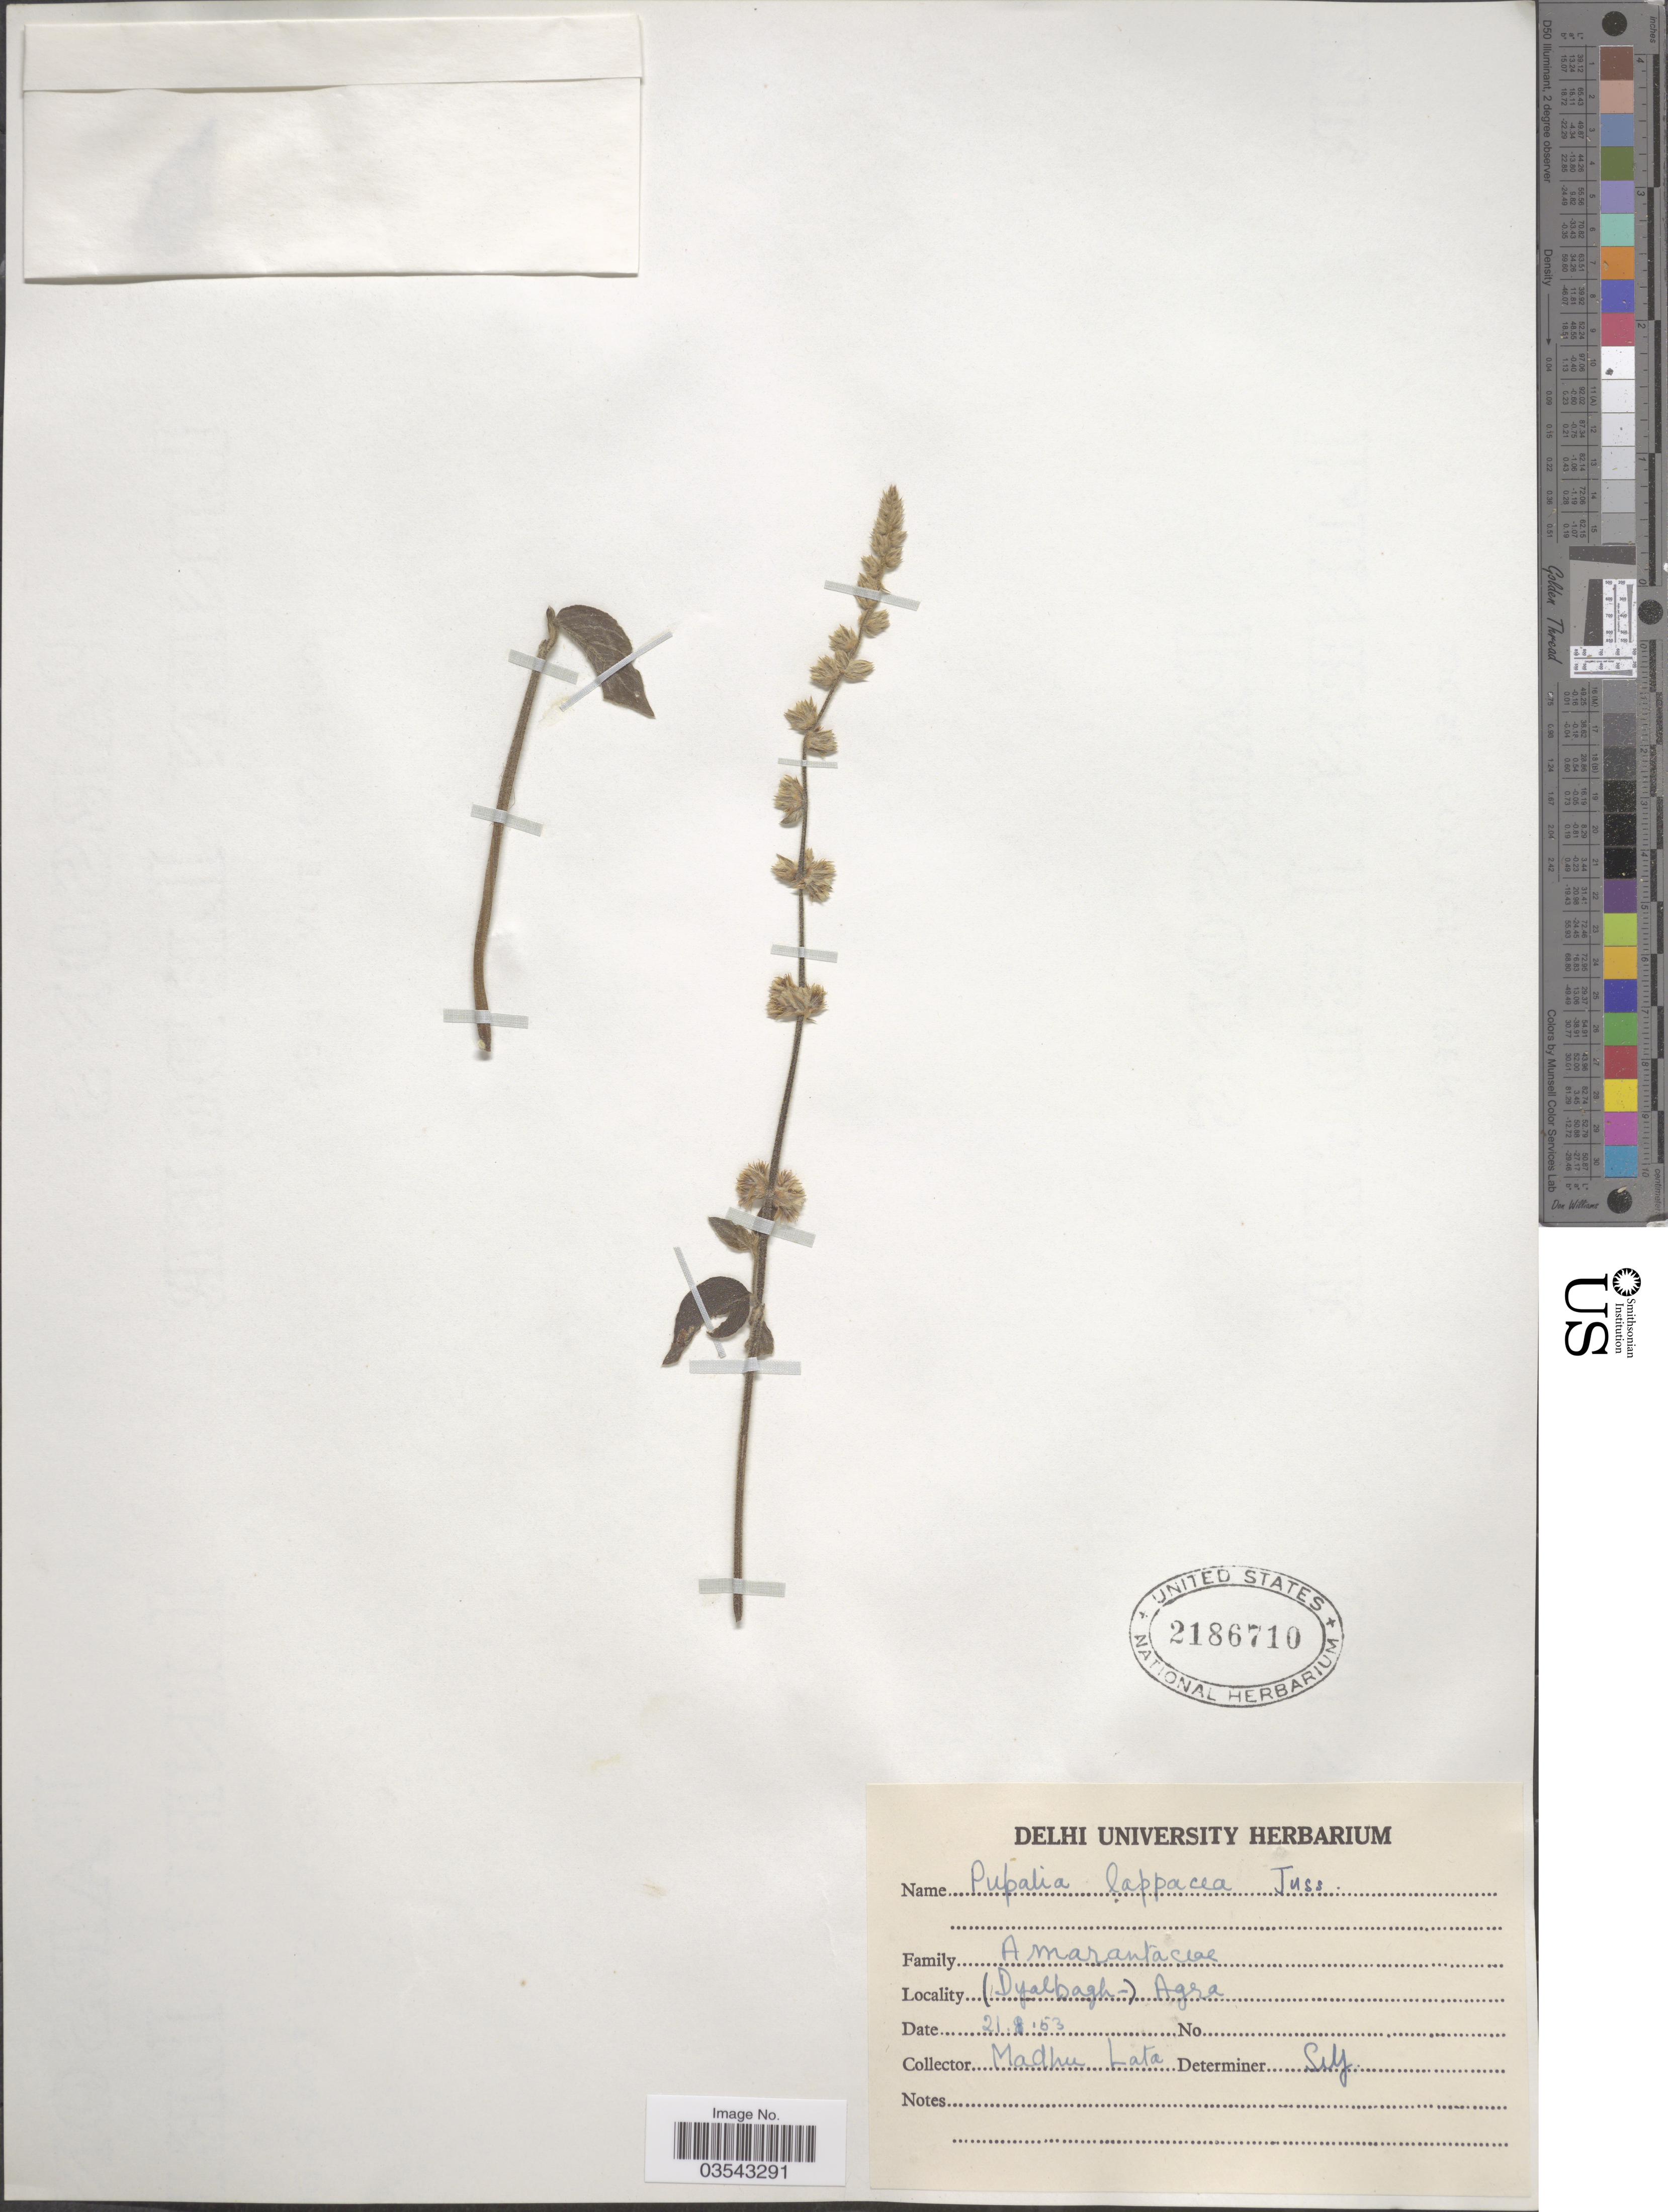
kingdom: Plantae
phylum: Tracheophyta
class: Magnoliopsida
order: Caryophyllales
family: Amaranthaceae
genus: Pupalia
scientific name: Pupalia lappacea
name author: (L.) A. Juss.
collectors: M. Lata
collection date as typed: Transcribed d/m/y: 21/8/53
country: India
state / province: Delhi, Capital Territory of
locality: (Dyalbagh-) Agra.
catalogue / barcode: US 2186710